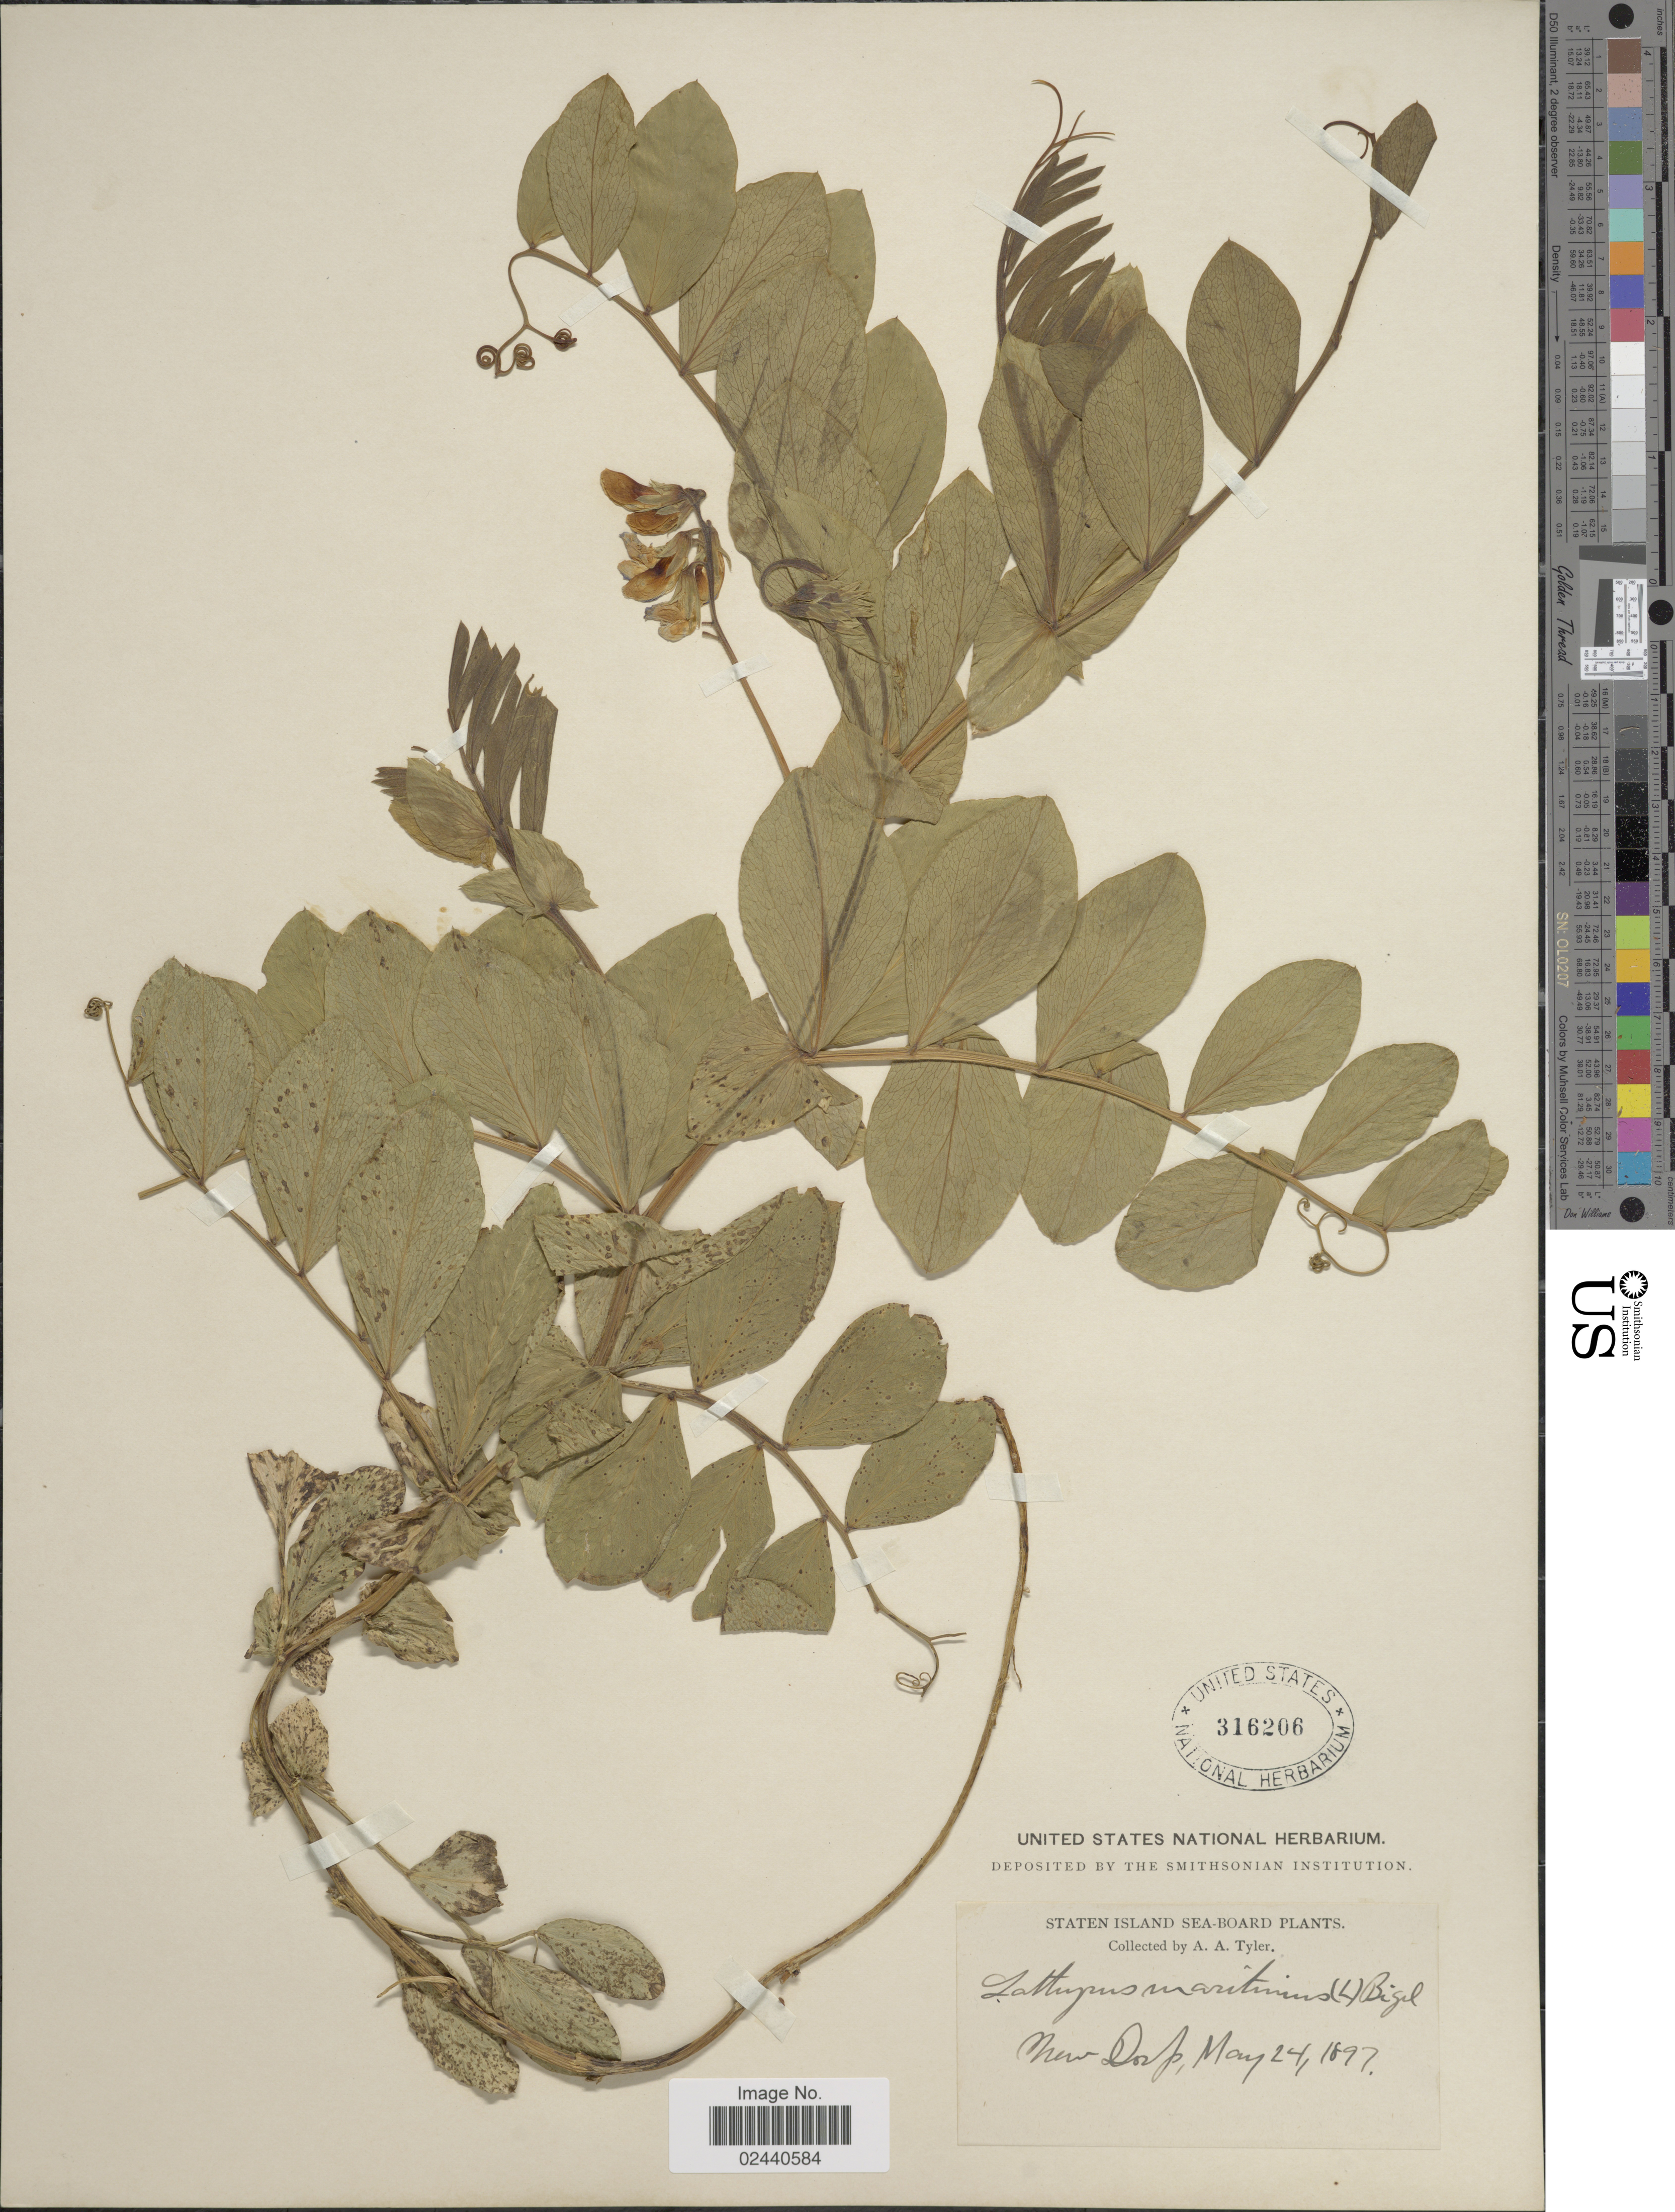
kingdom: Plantae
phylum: Tracheophyta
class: Magnoliopsida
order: Fabales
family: Fabaceae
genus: Lathyrus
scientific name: Lathyrus japonicus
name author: Willd.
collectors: A. Tyler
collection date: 1897-05-24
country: United States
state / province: New York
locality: Staten Island Sea-Board, New Dorp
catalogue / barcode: US 316206